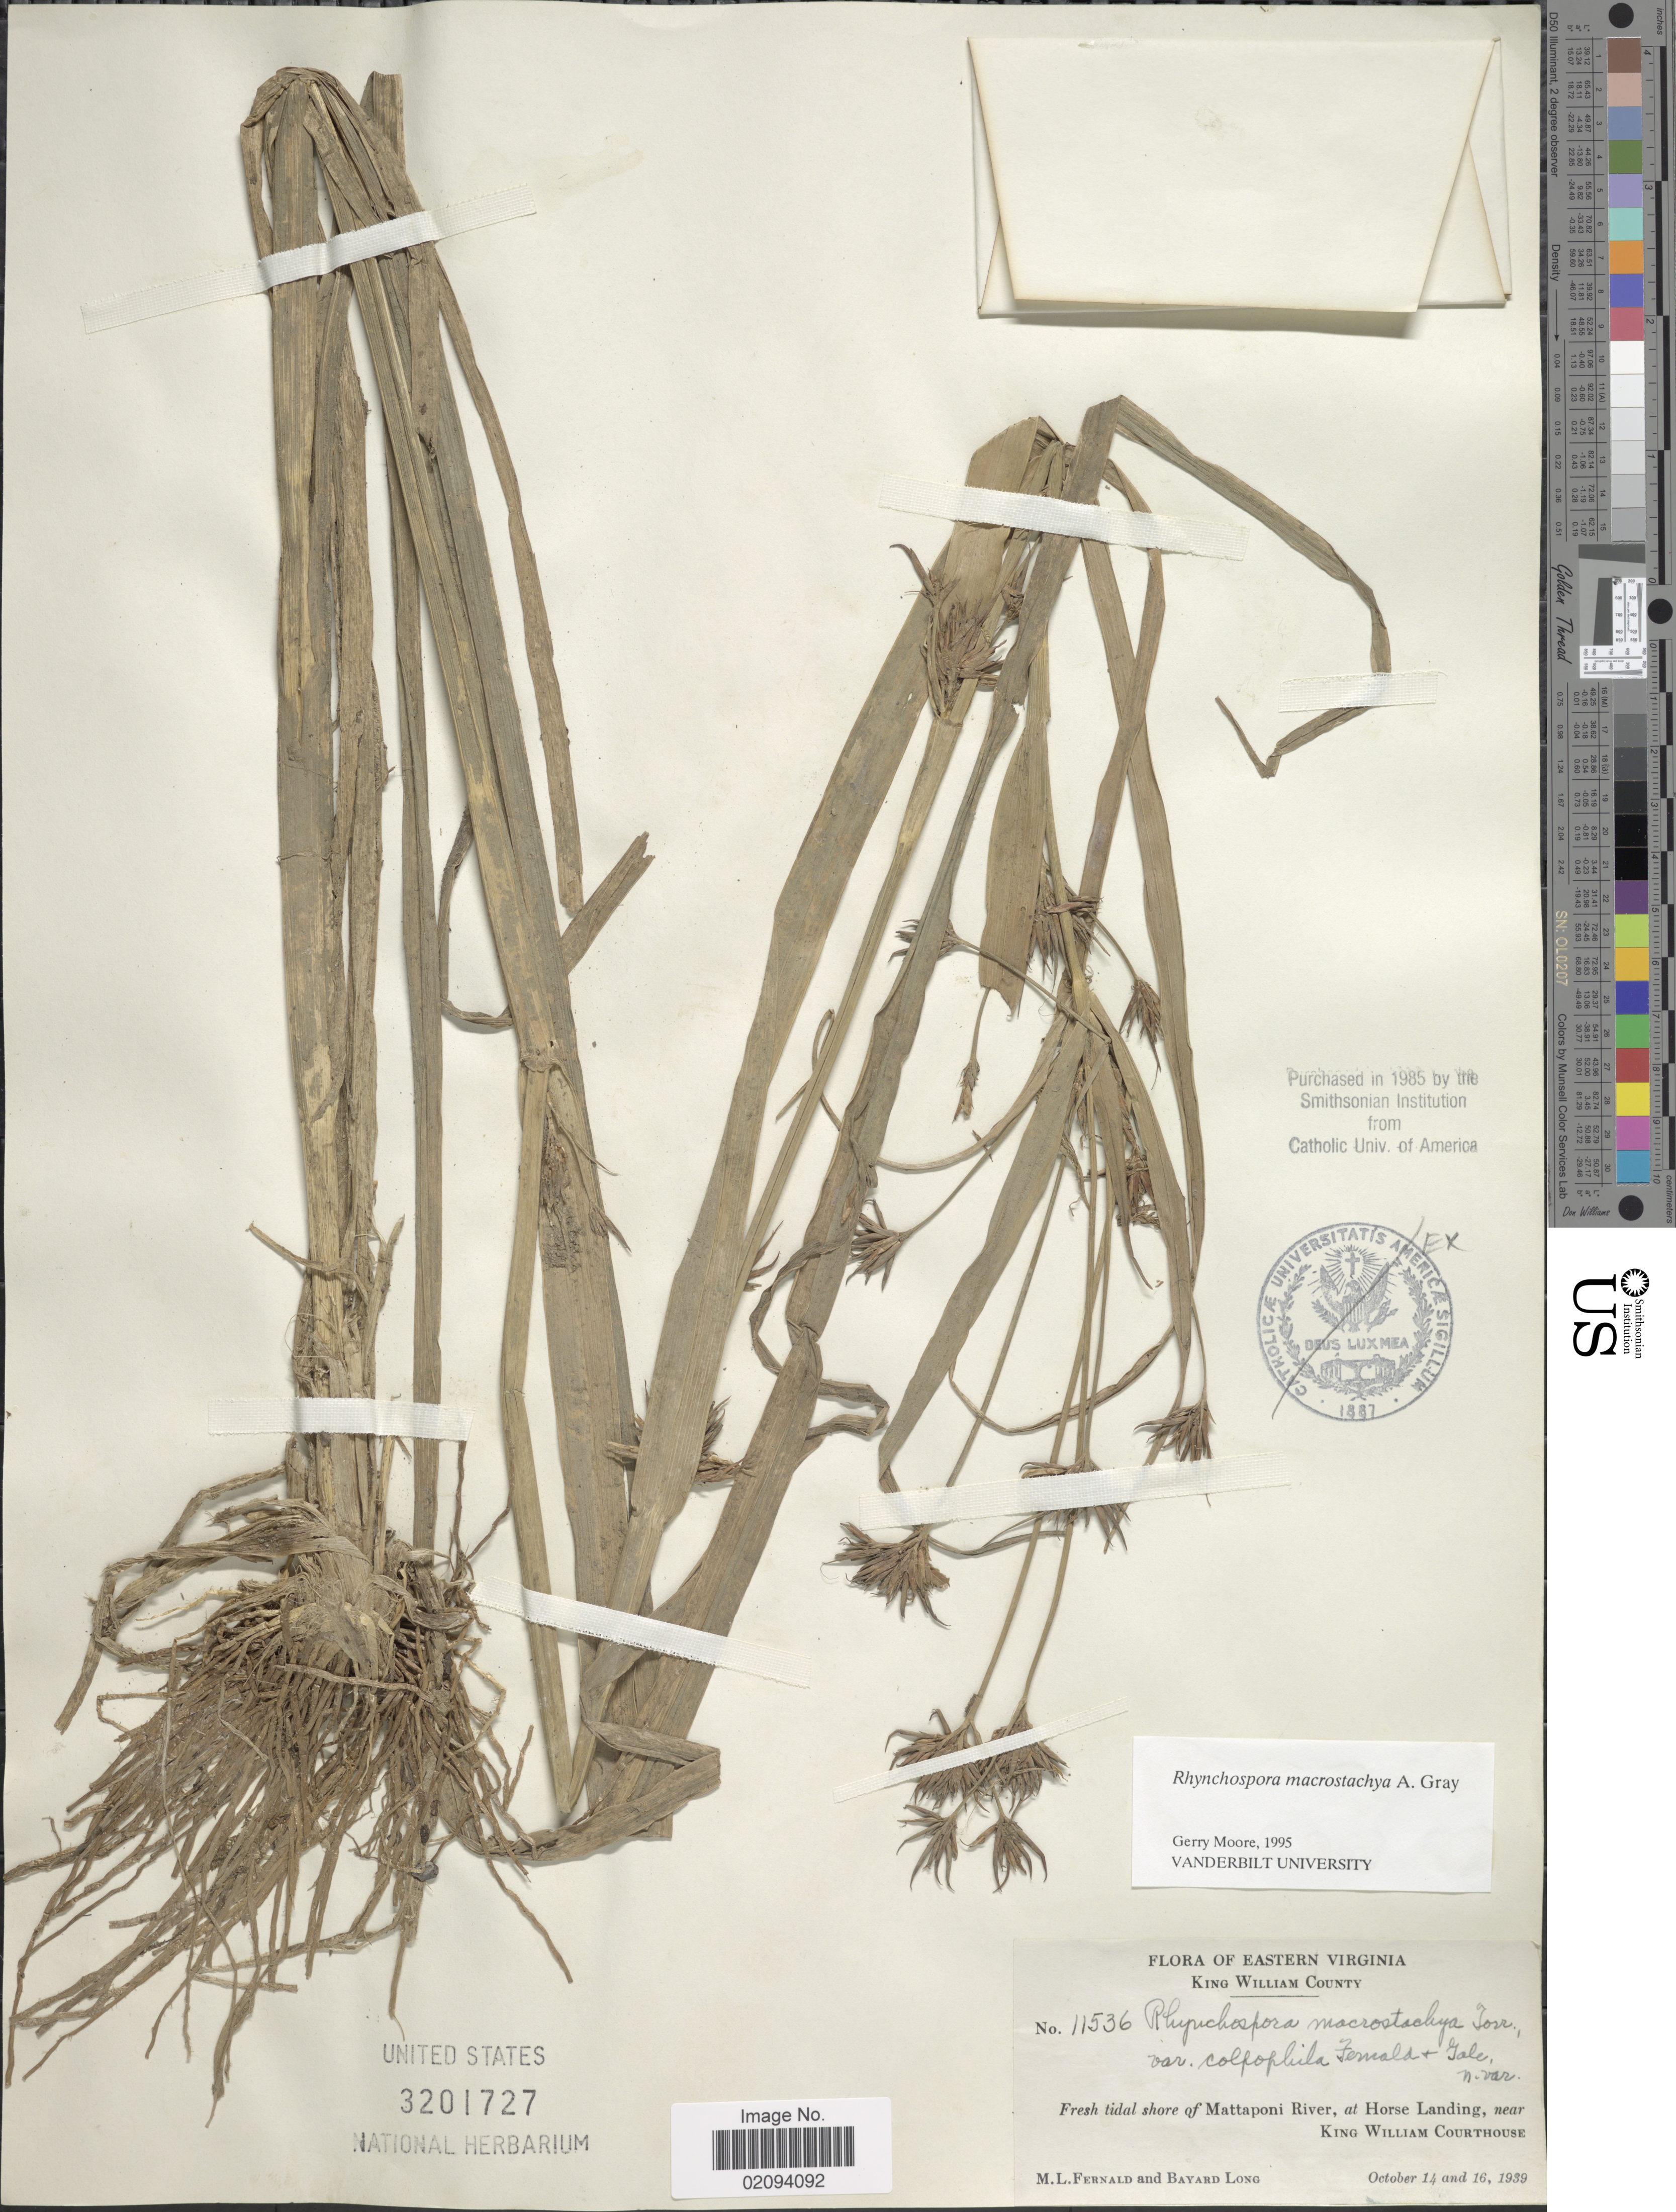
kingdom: Plantae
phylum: Tracheophyta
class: Liliopsida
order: Poales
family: Cyperaceae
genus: Rhynchospora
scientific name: Rhynchospora macrostachya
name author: Torr. ex A. Gray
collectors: M. L. Fernald & B. Long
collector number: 11536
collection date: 1939-10-14/1939-10-16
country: United States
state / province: Virginia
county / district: King William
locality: Eastern Virginia. King William County. Fresh tidal shore of Mattaponi River, at Horse Landing, near King William Courthouse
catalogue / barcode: US 3201727